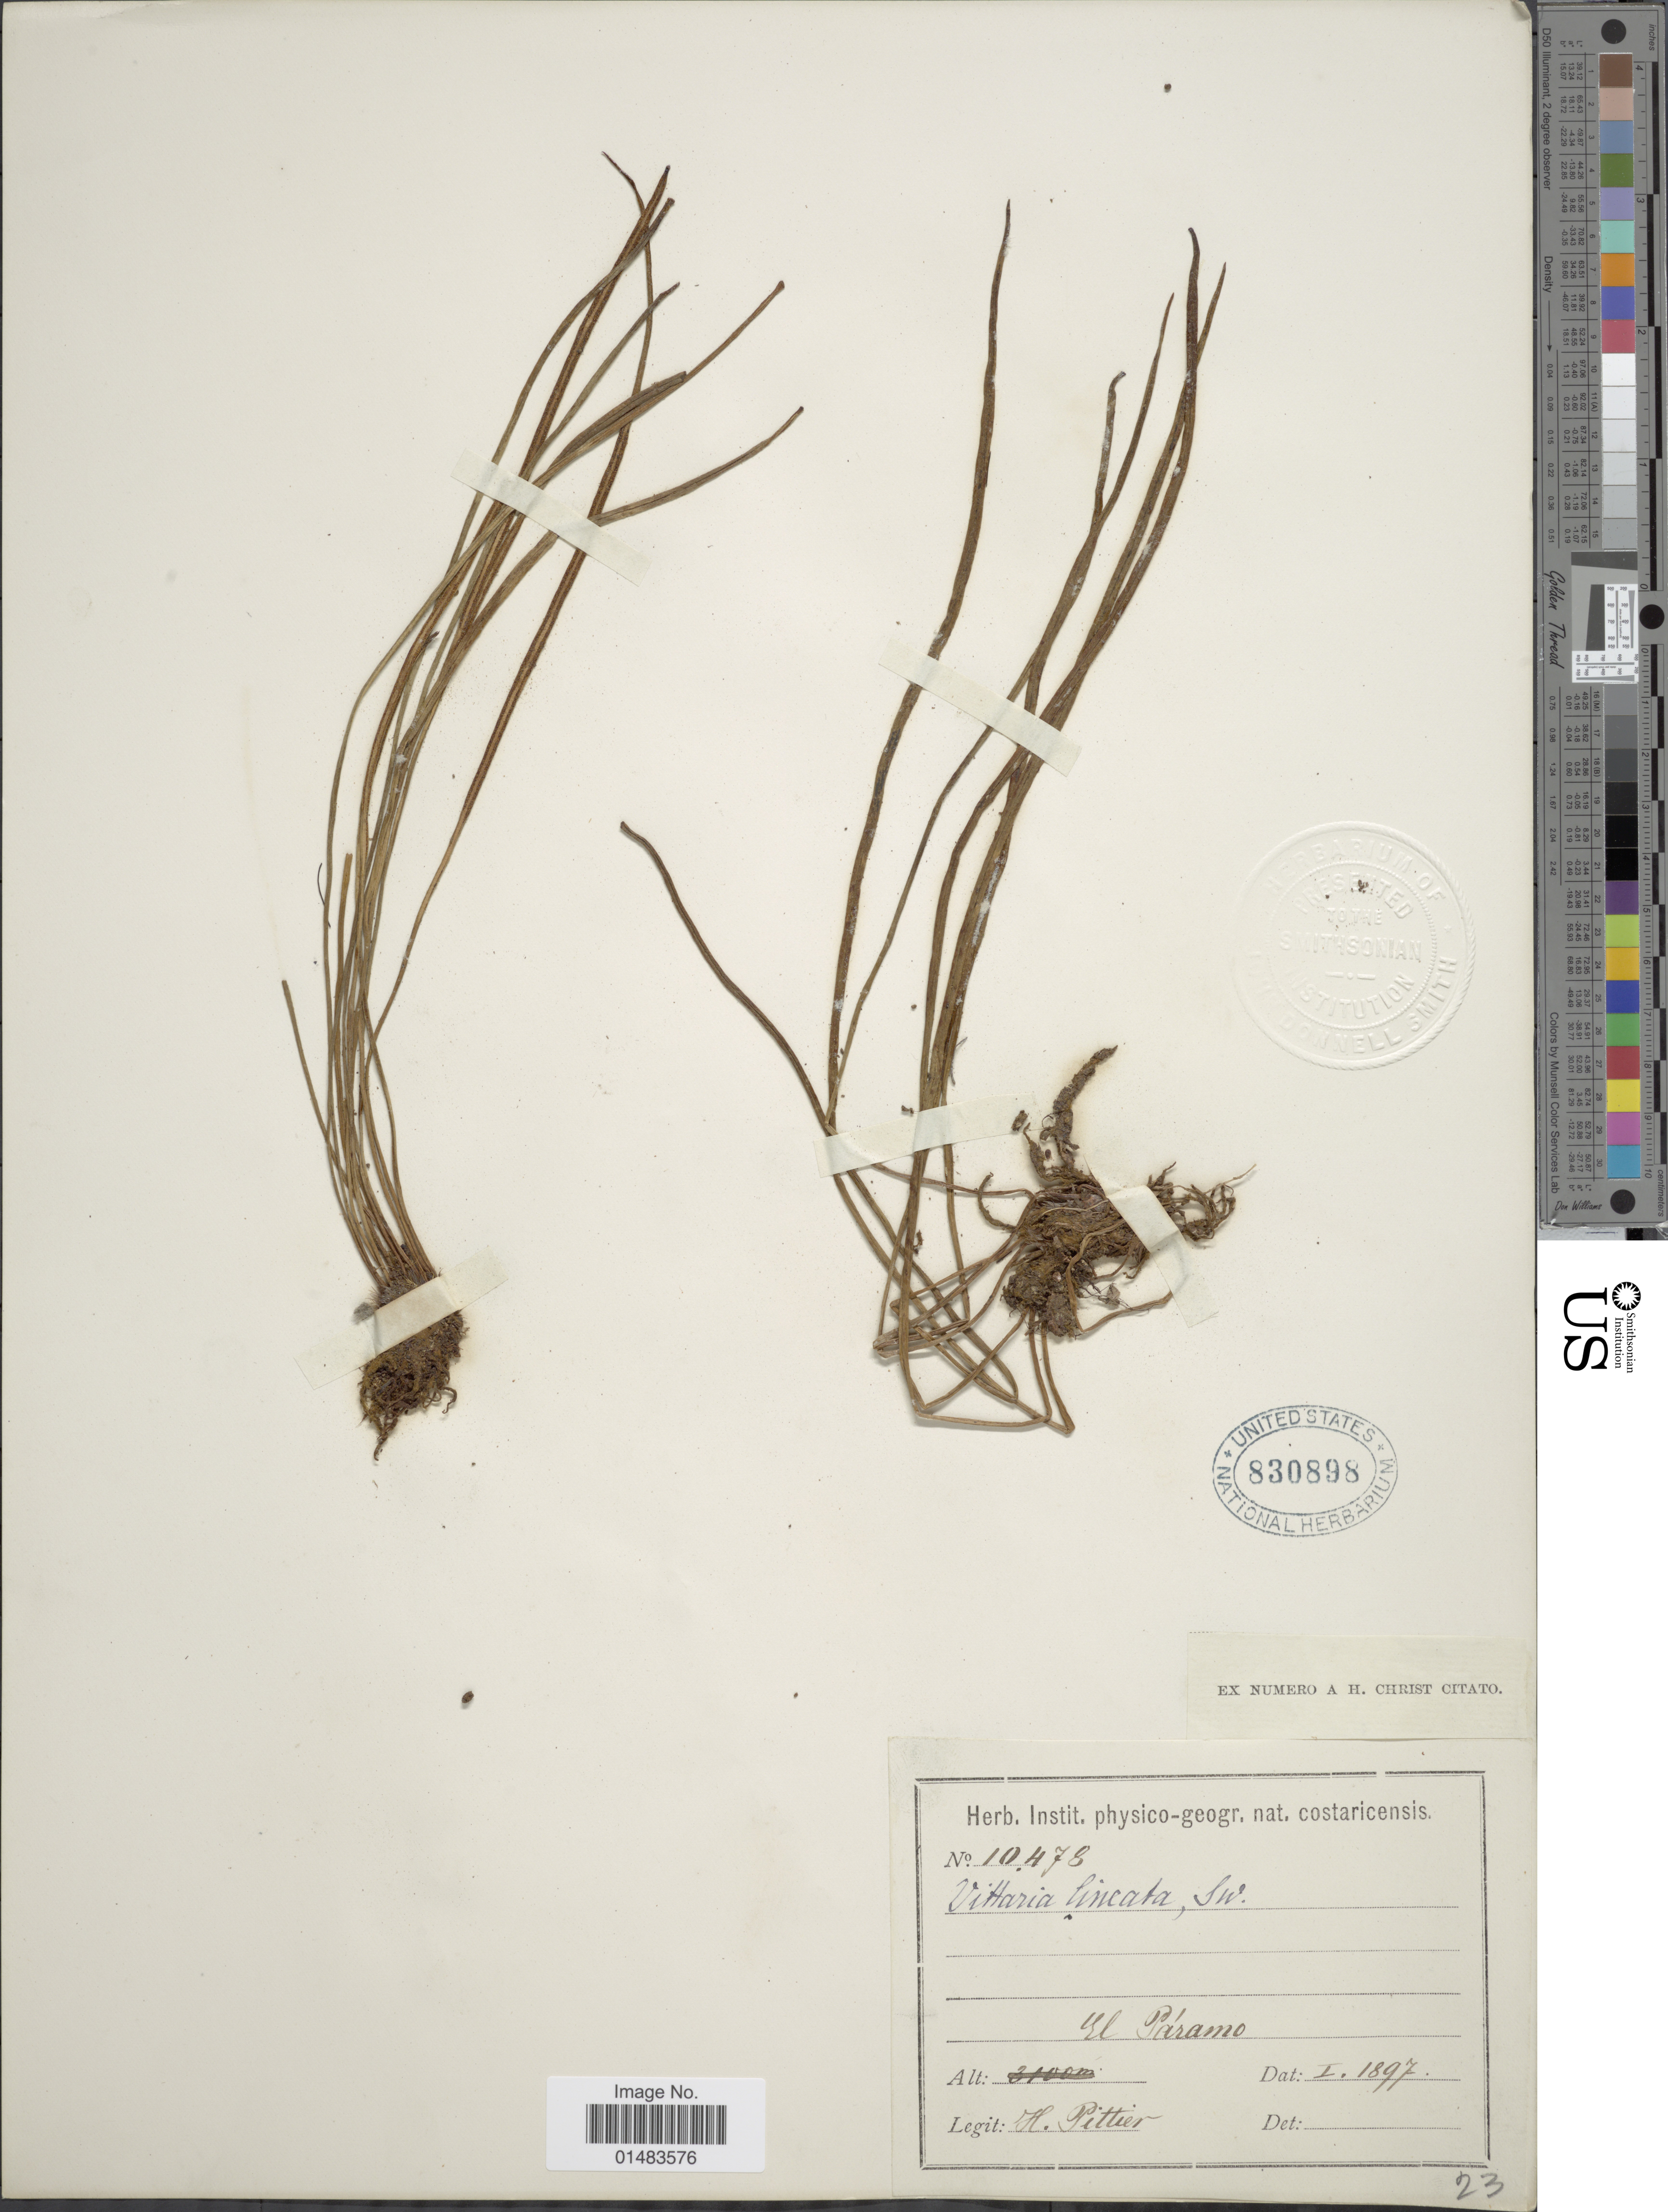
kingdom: Plantae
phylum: Tracheophyta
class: Polypodiopsida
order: Polypodiales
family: Pteridaceae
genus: Vittaria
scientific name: Vittaria graminifolia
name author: Kaulf.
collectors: H. F. Pittier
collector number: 10478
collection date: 1897-01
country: Costa Rica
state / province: San José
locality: El Páramo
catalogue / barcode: US 830898